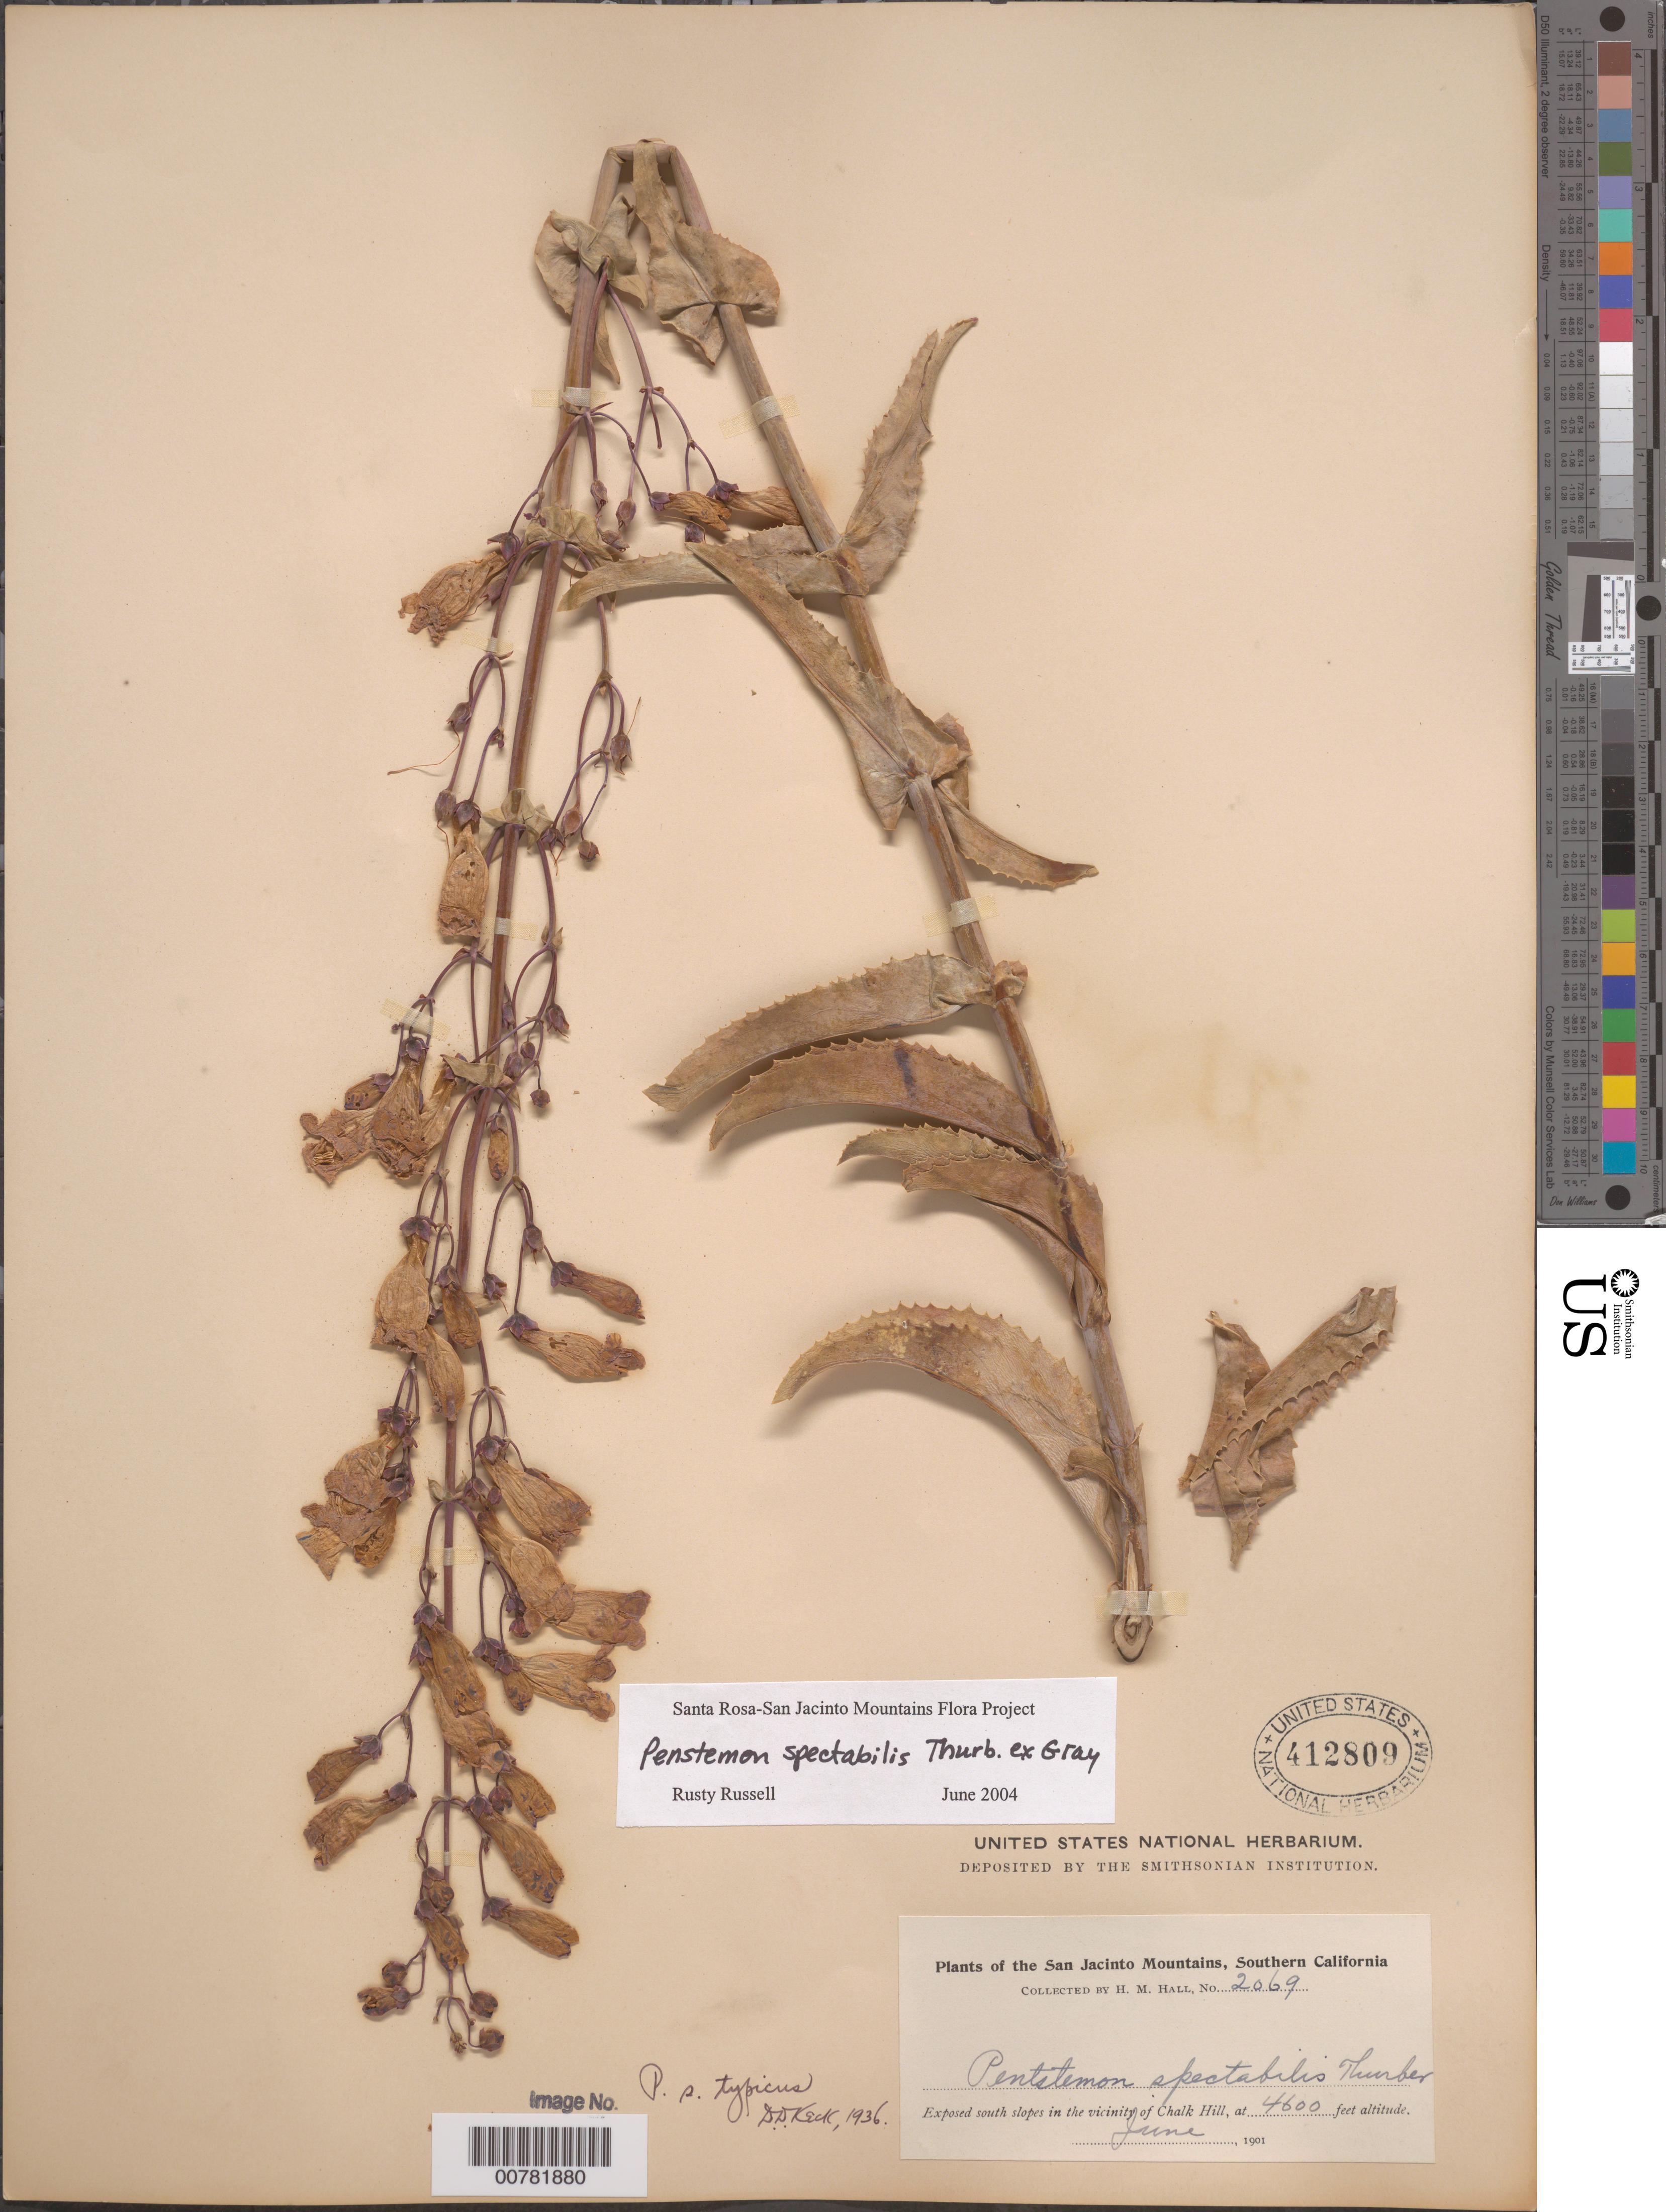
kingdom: Plantae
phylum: Tracheophyta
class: Magnoliopsida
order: Lamiales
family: Plantaginaceae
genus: Penstemon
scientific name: Penstemon spectabilis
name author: Thurb. ex Torr. & A. Gray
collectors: H. M. Hall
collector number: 2069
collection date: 1901-06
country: United States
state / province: California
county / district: Riverside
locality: San Jacinto Mountains, Southern California. Exposed south slopes in the vicinity of Chalk Hill.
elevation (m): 1402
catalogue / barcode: US 412809